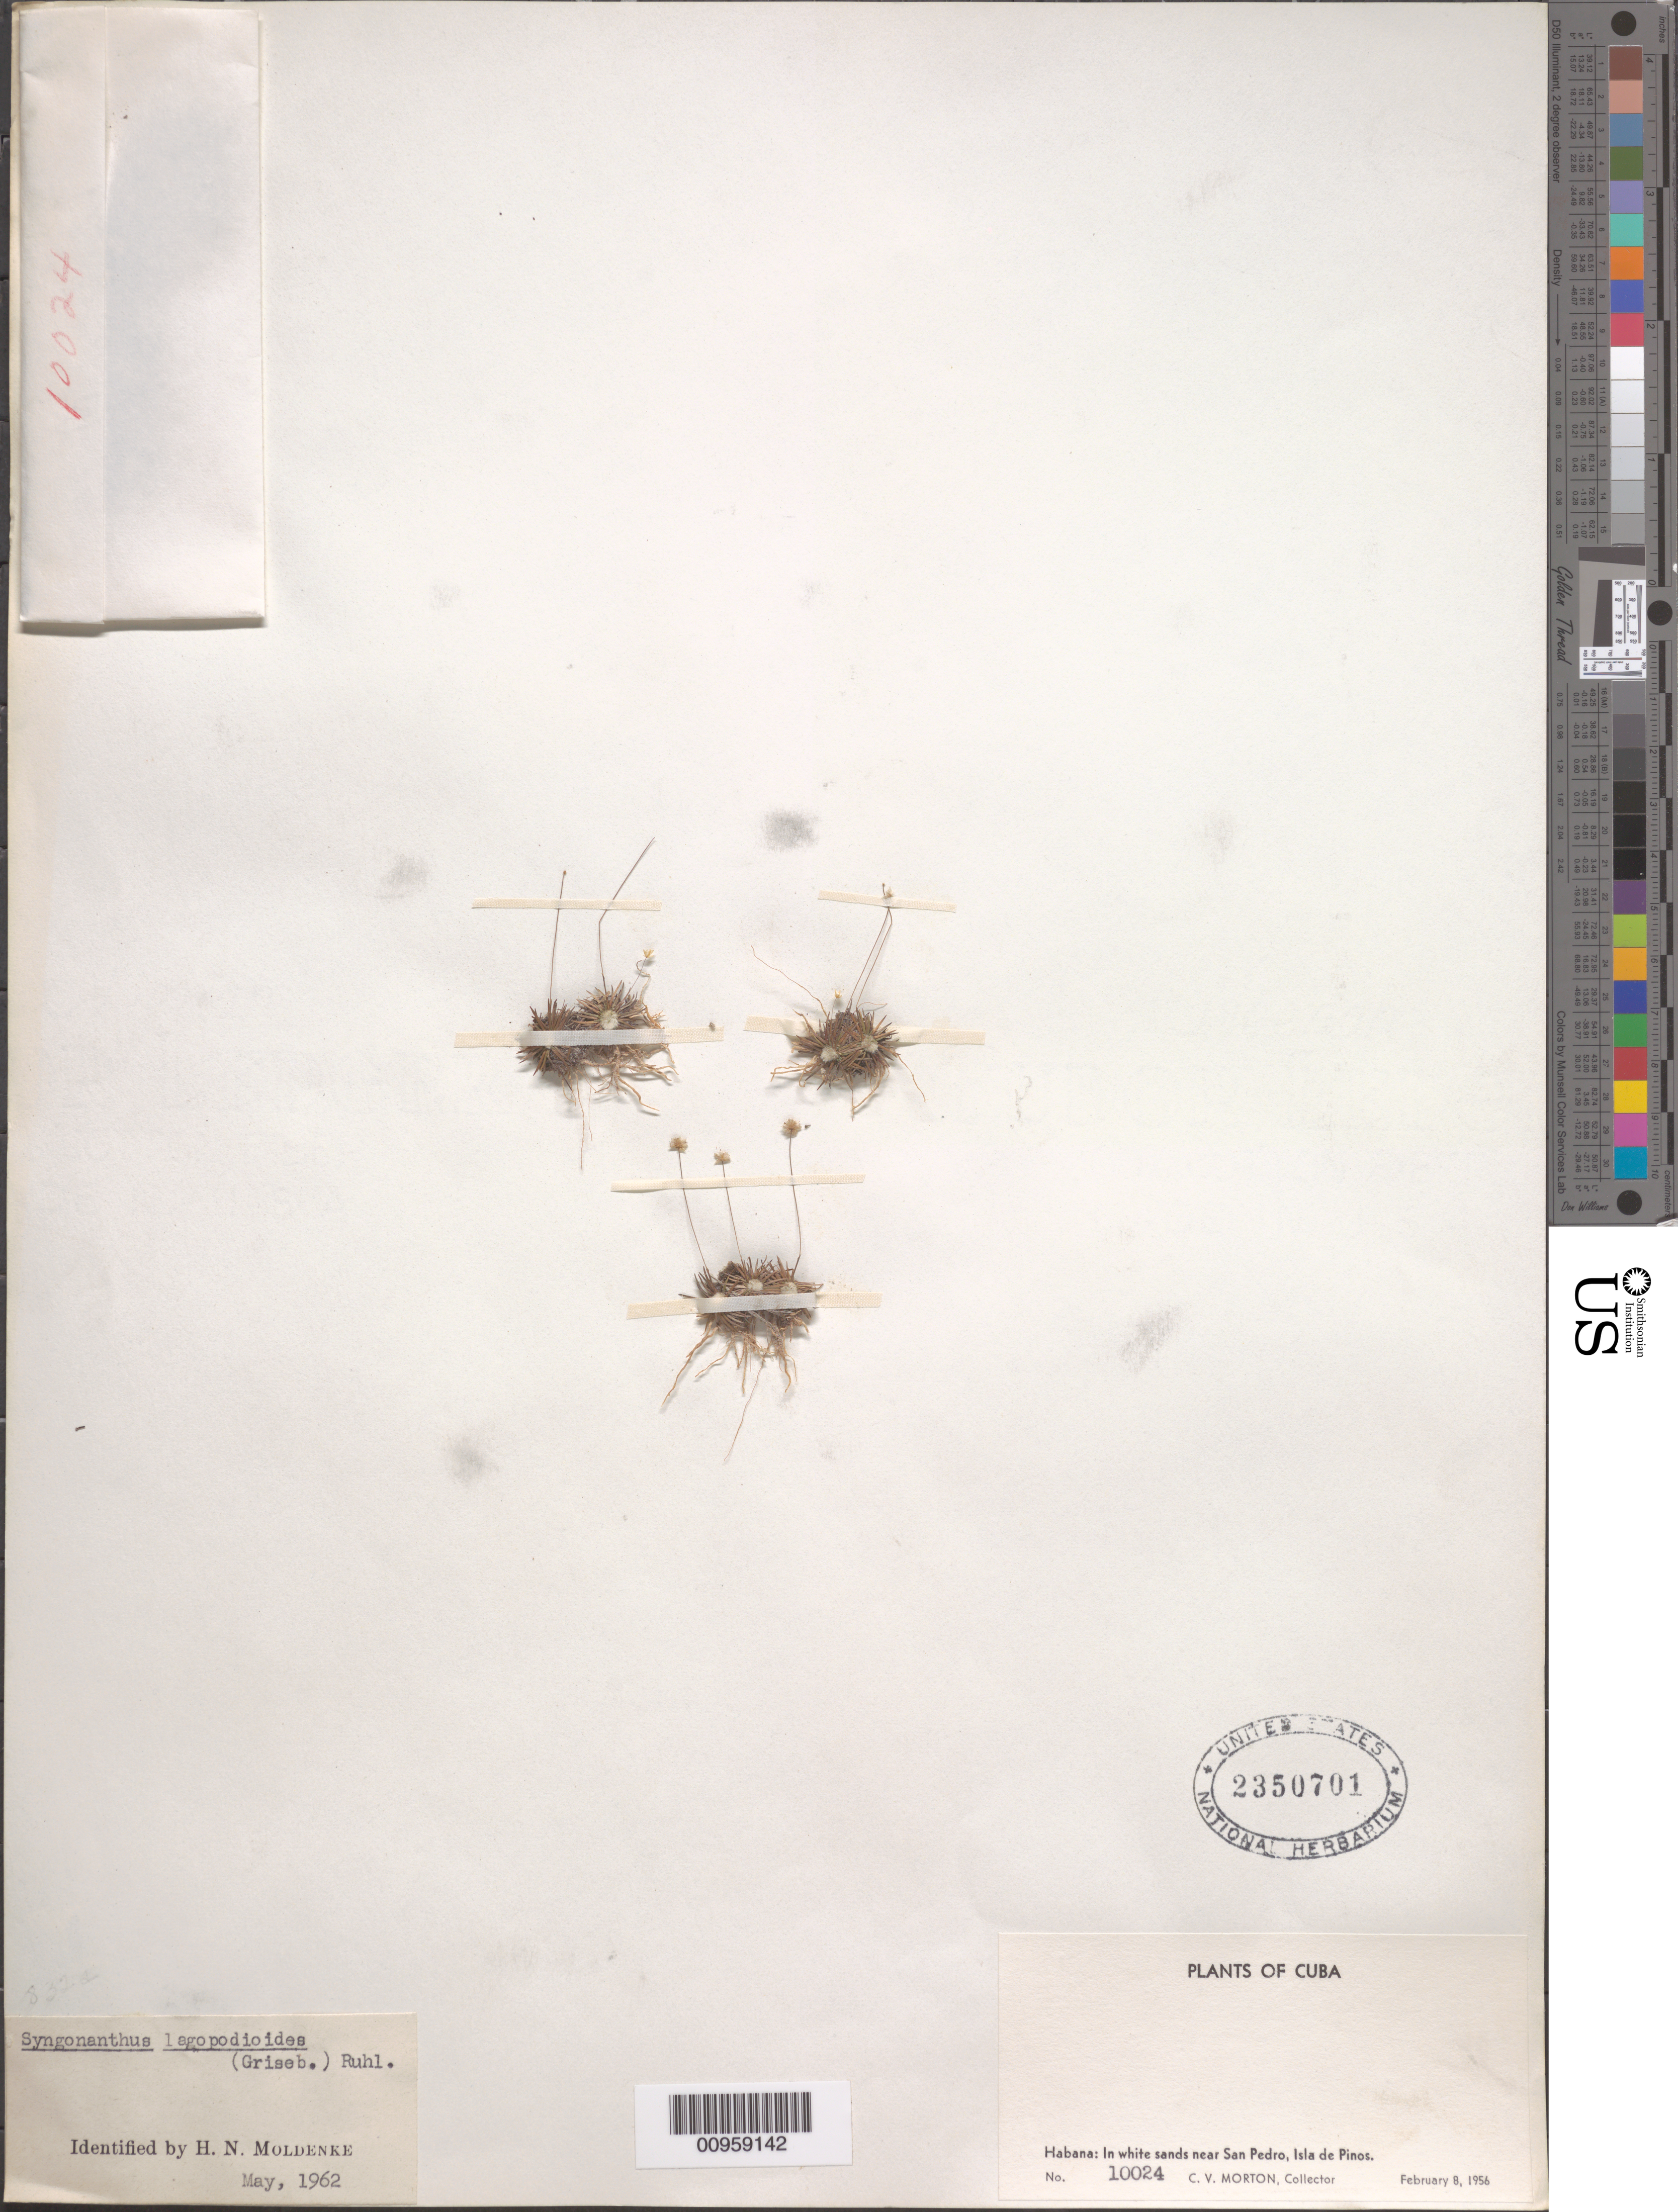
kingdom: Plantae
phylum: Tracheophyta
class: Liliopsida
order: Poales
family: Eriocaulaceae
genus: Syngonanthus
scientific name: Syngonanthus lagopodioides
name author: (Griseb.) Ruhland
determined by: Moldenke, H. N.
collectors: C. V. Morton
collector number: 10024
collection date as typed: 08 Feb 1956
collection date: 1956-02-08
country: Cuba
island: Isla de la Juventud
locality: Isle of Pines, Near San Pedro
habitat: In white sands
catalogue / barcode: US 2350701